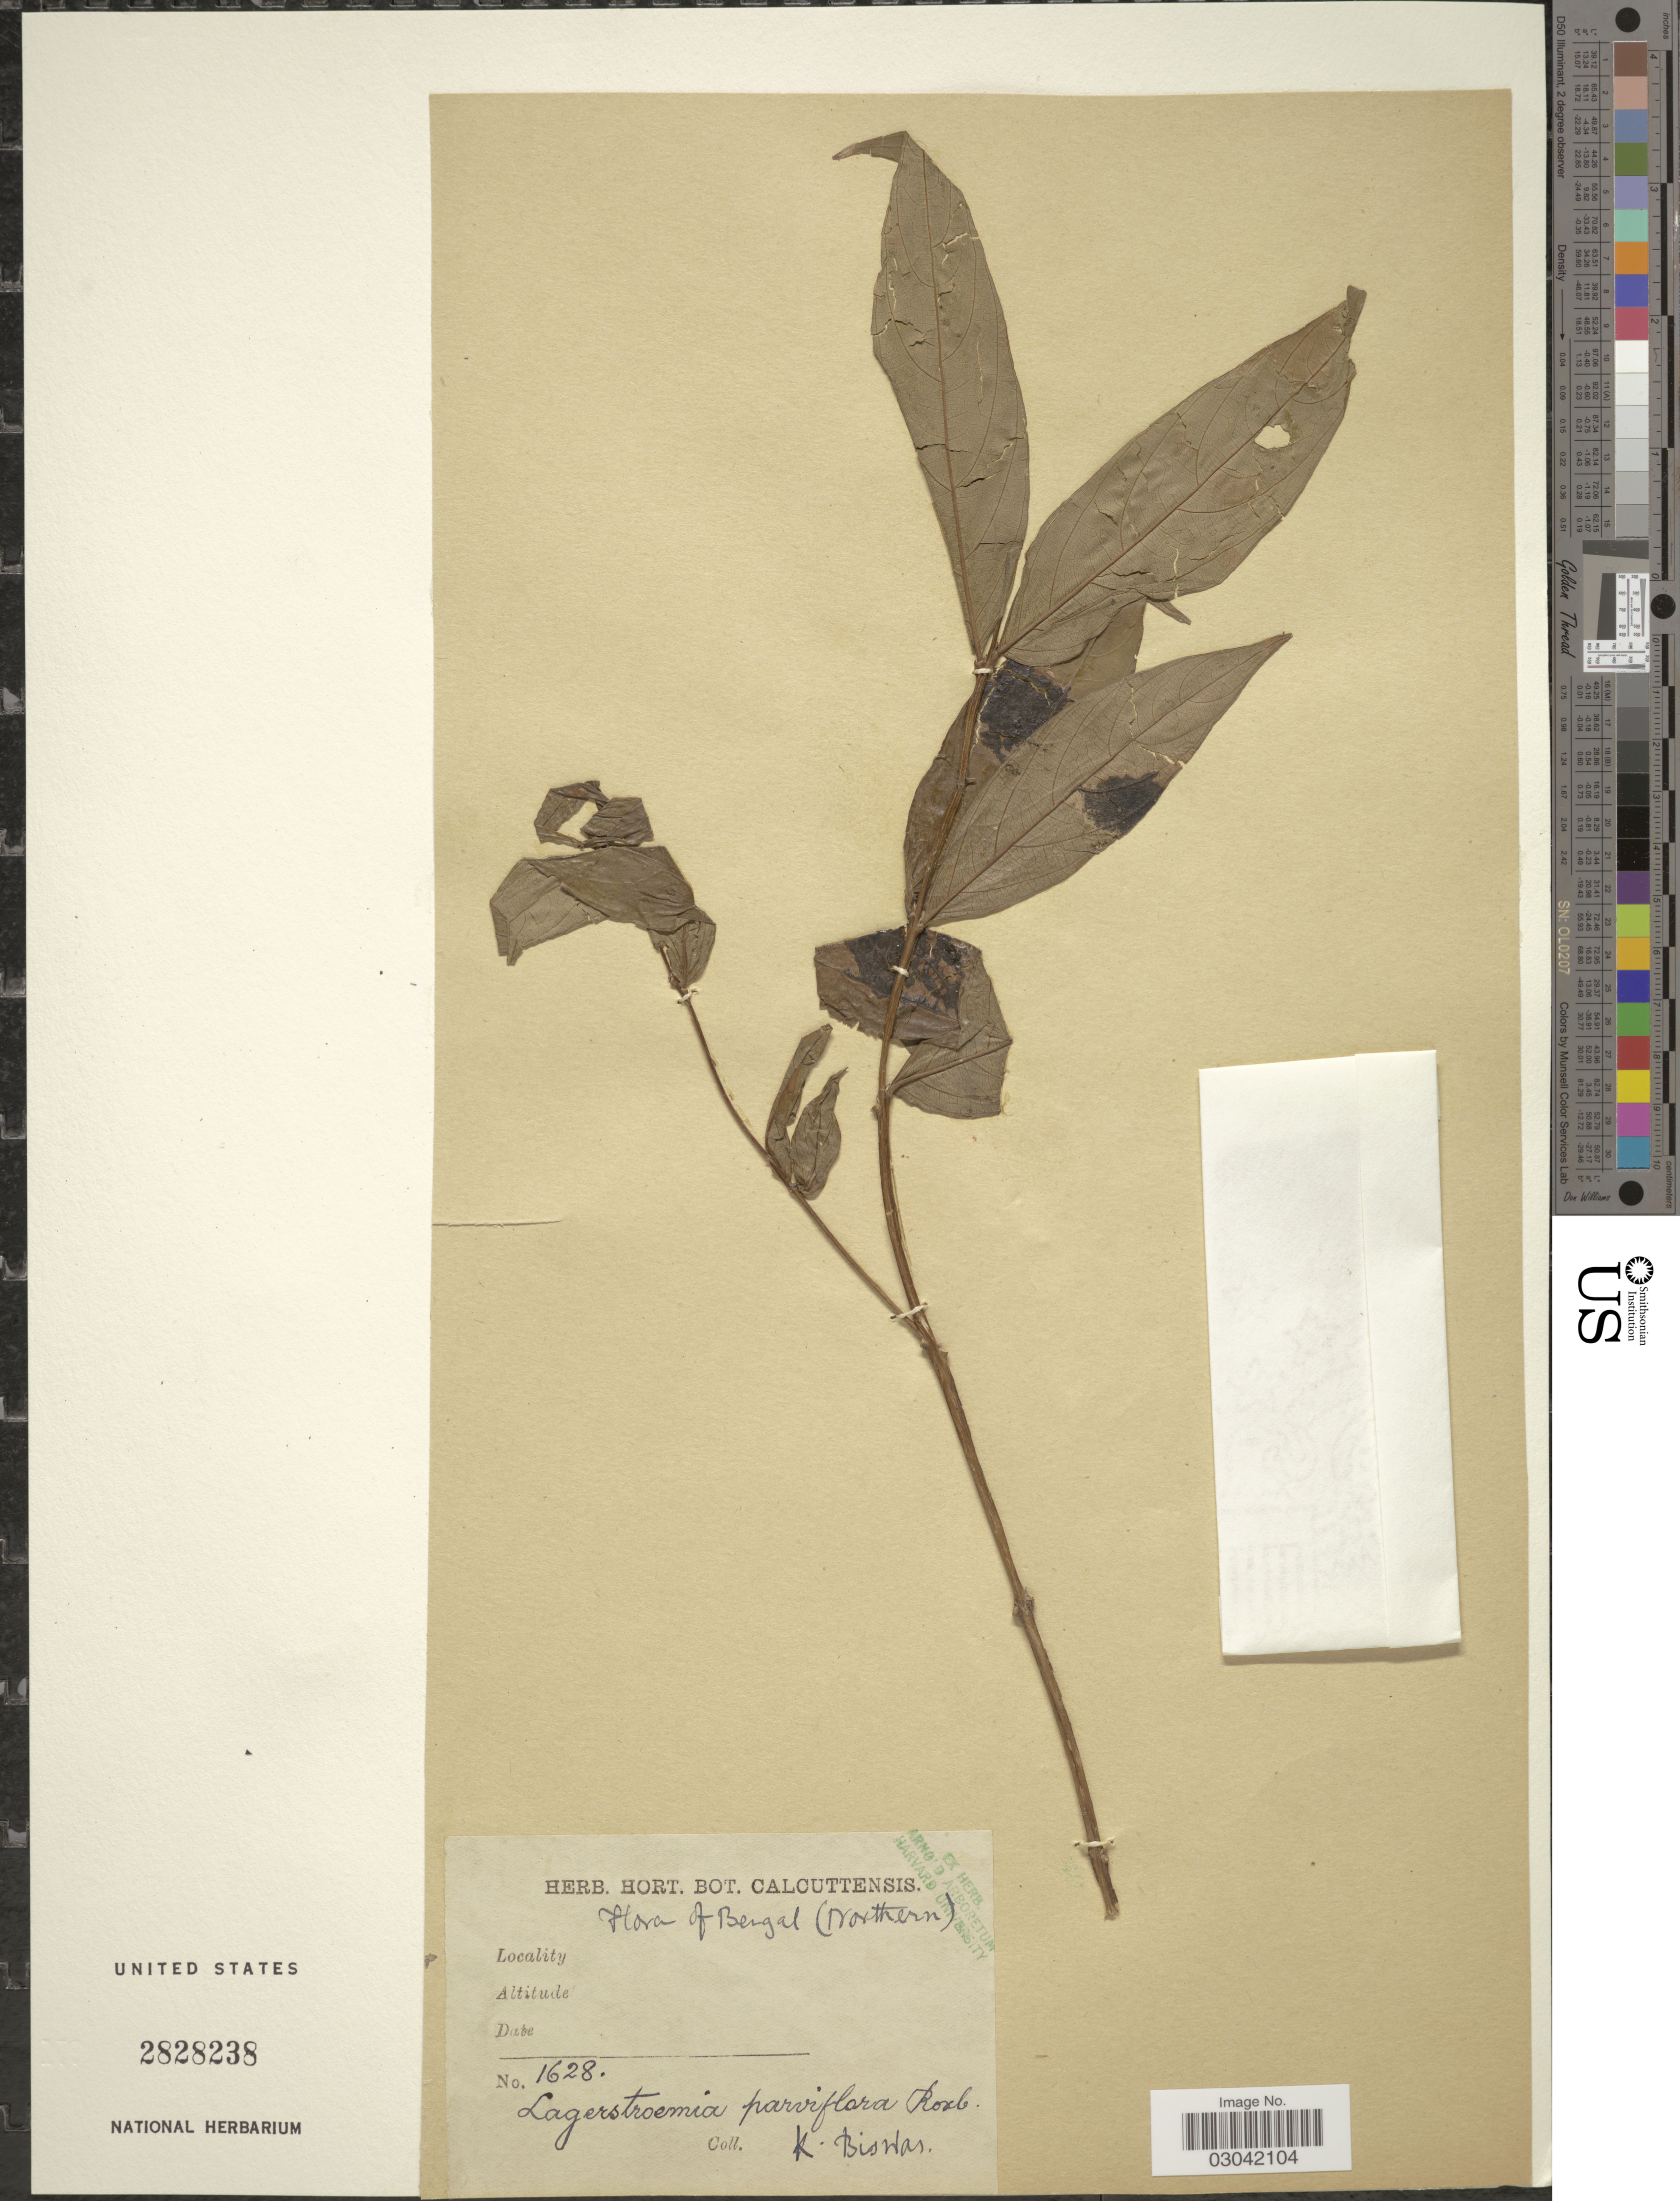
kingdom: Plantae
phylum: Tracheophyta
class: Magnoliopsida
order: Myrtales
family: Lythraceae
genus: Lagerstroemia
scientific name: Lagerstroemia parviflora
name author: Roxb.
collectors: K. Biswas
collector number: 1628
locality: Bengal (Northern).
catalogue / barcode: US 2828238